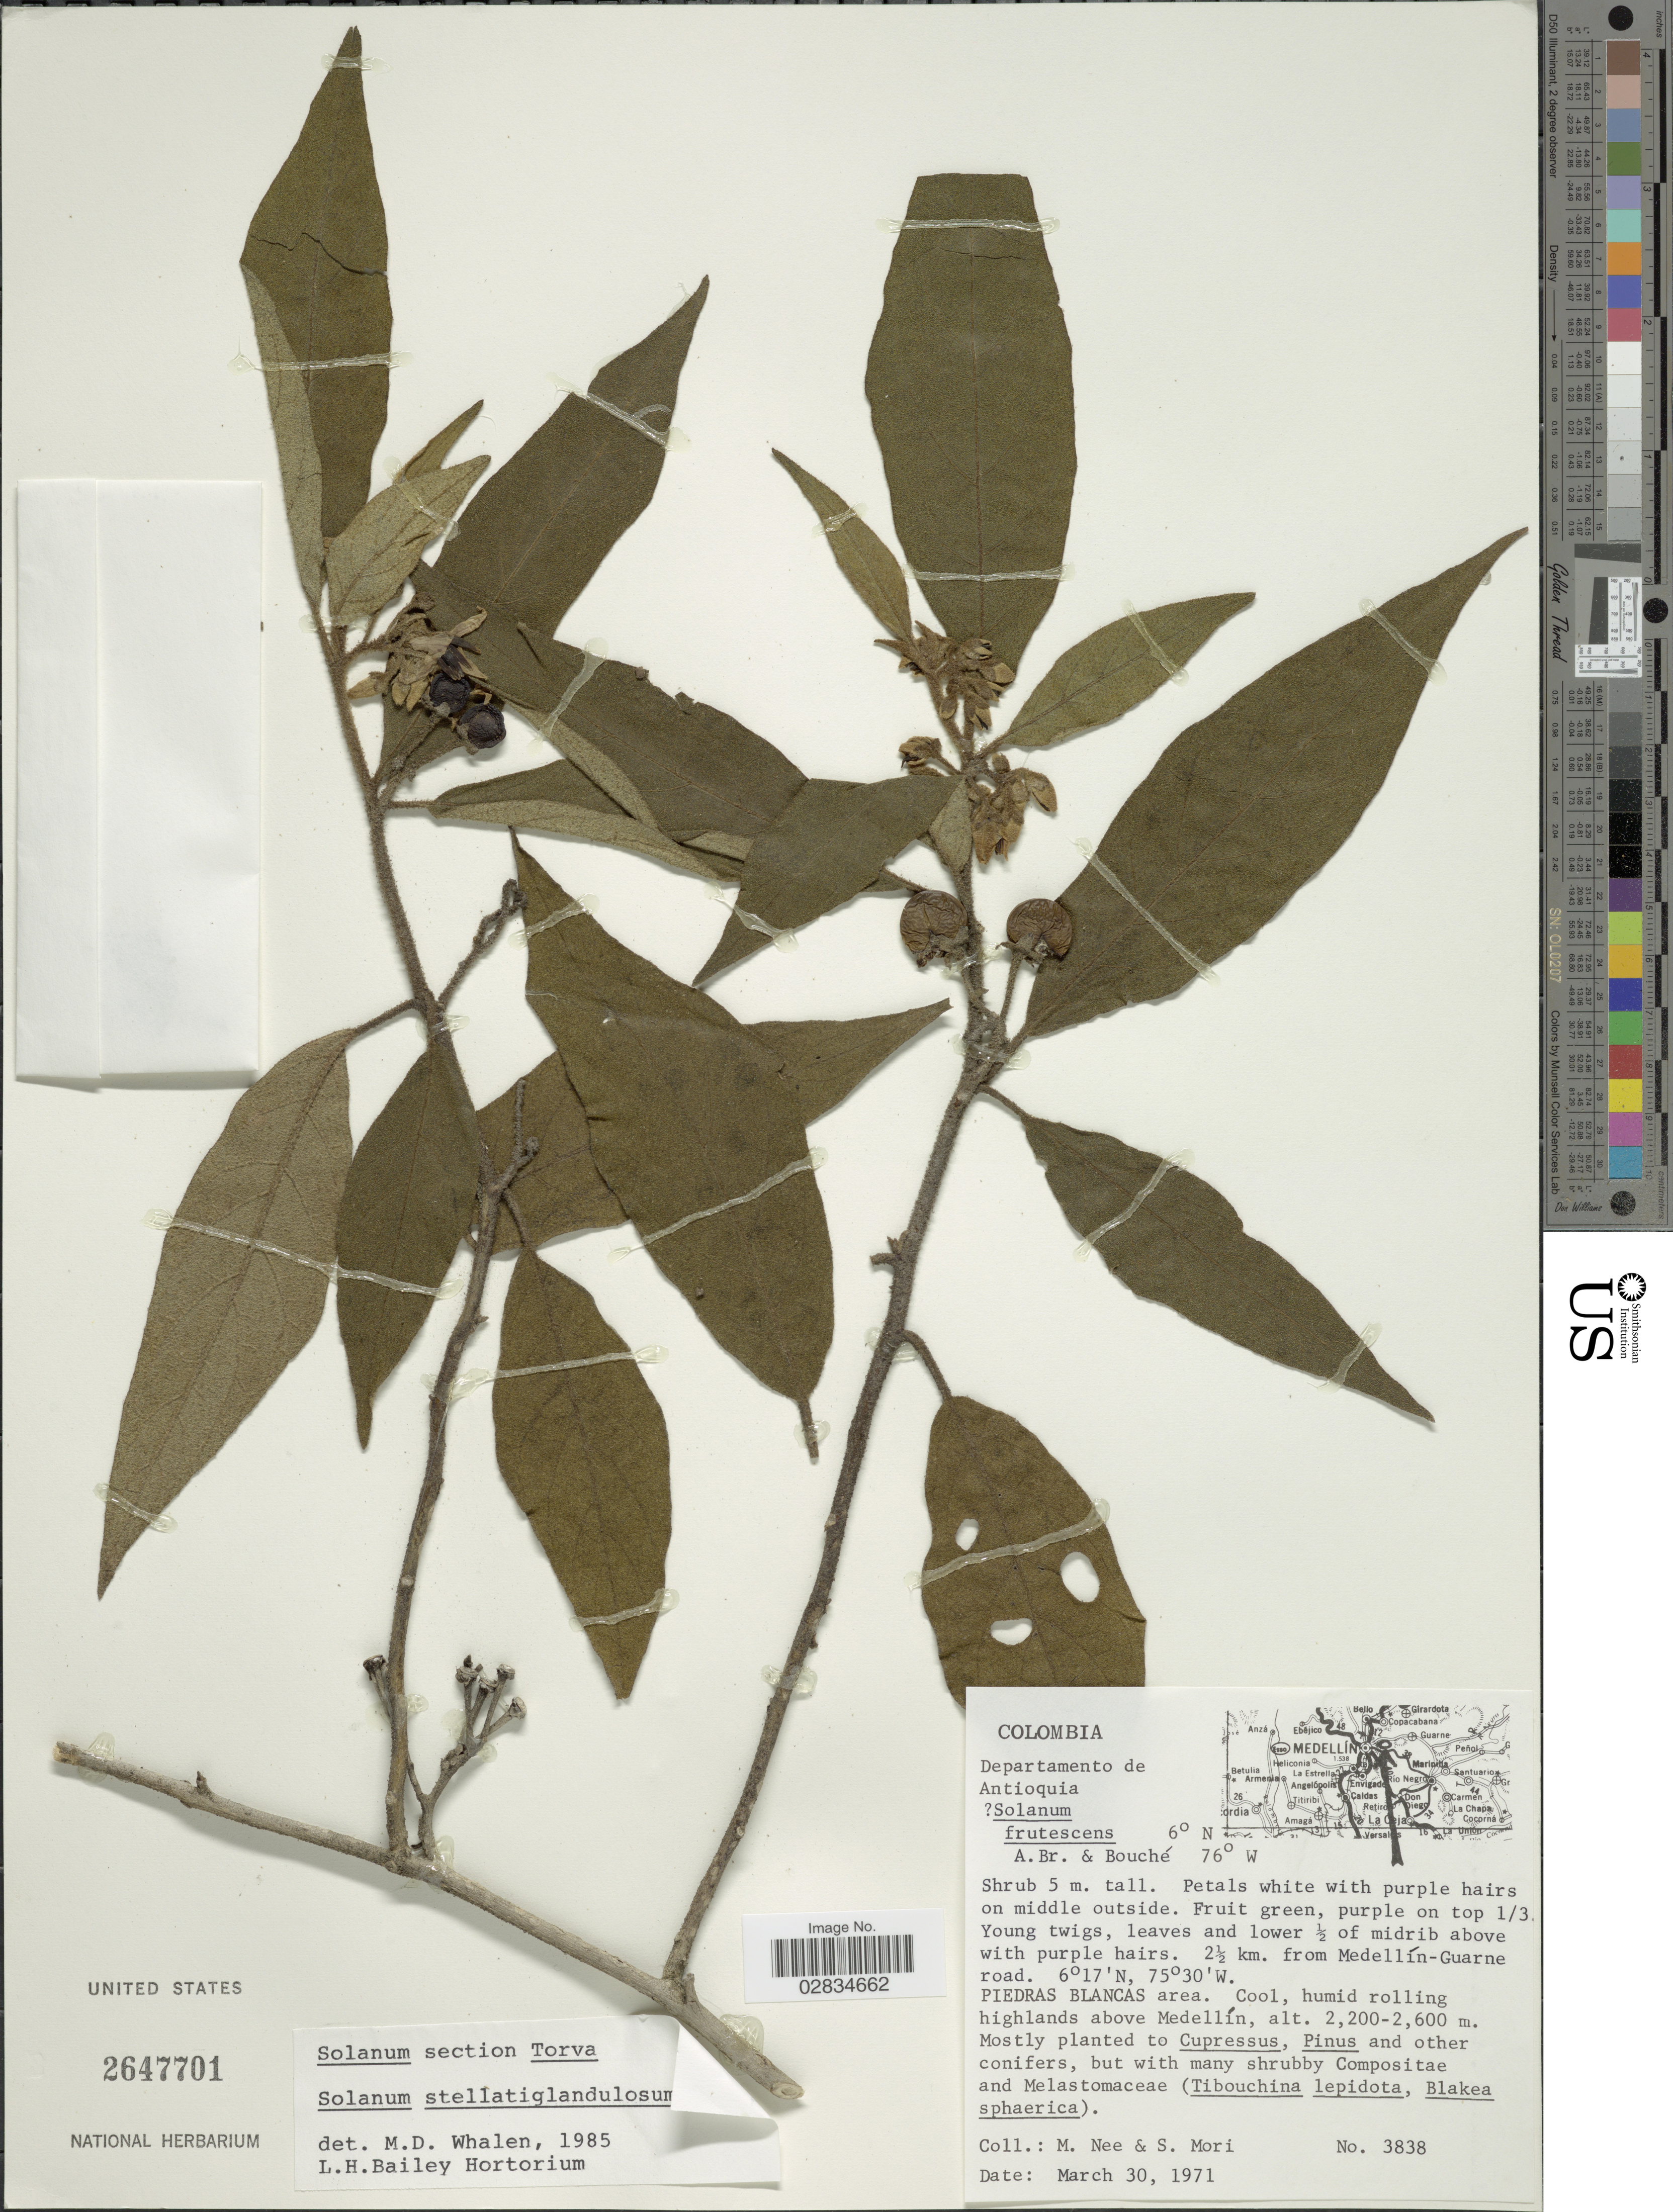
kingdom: Plantae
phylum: Tracheophyta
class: Magnoliopsida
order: Solanales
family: Solanaceae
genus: Solanum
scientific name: Solanum stellatiglandulosum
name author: Bitter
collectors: M. Nee & S. Mori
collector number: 3838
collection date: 1971-03-30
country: Colombia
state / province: Antioquia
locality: Departamento de Antioquia, 2½ km. from Medellín-Guarne road, Piedras Blancas area, highlands above Medellín.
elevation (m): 2200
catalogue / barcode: US 2647701